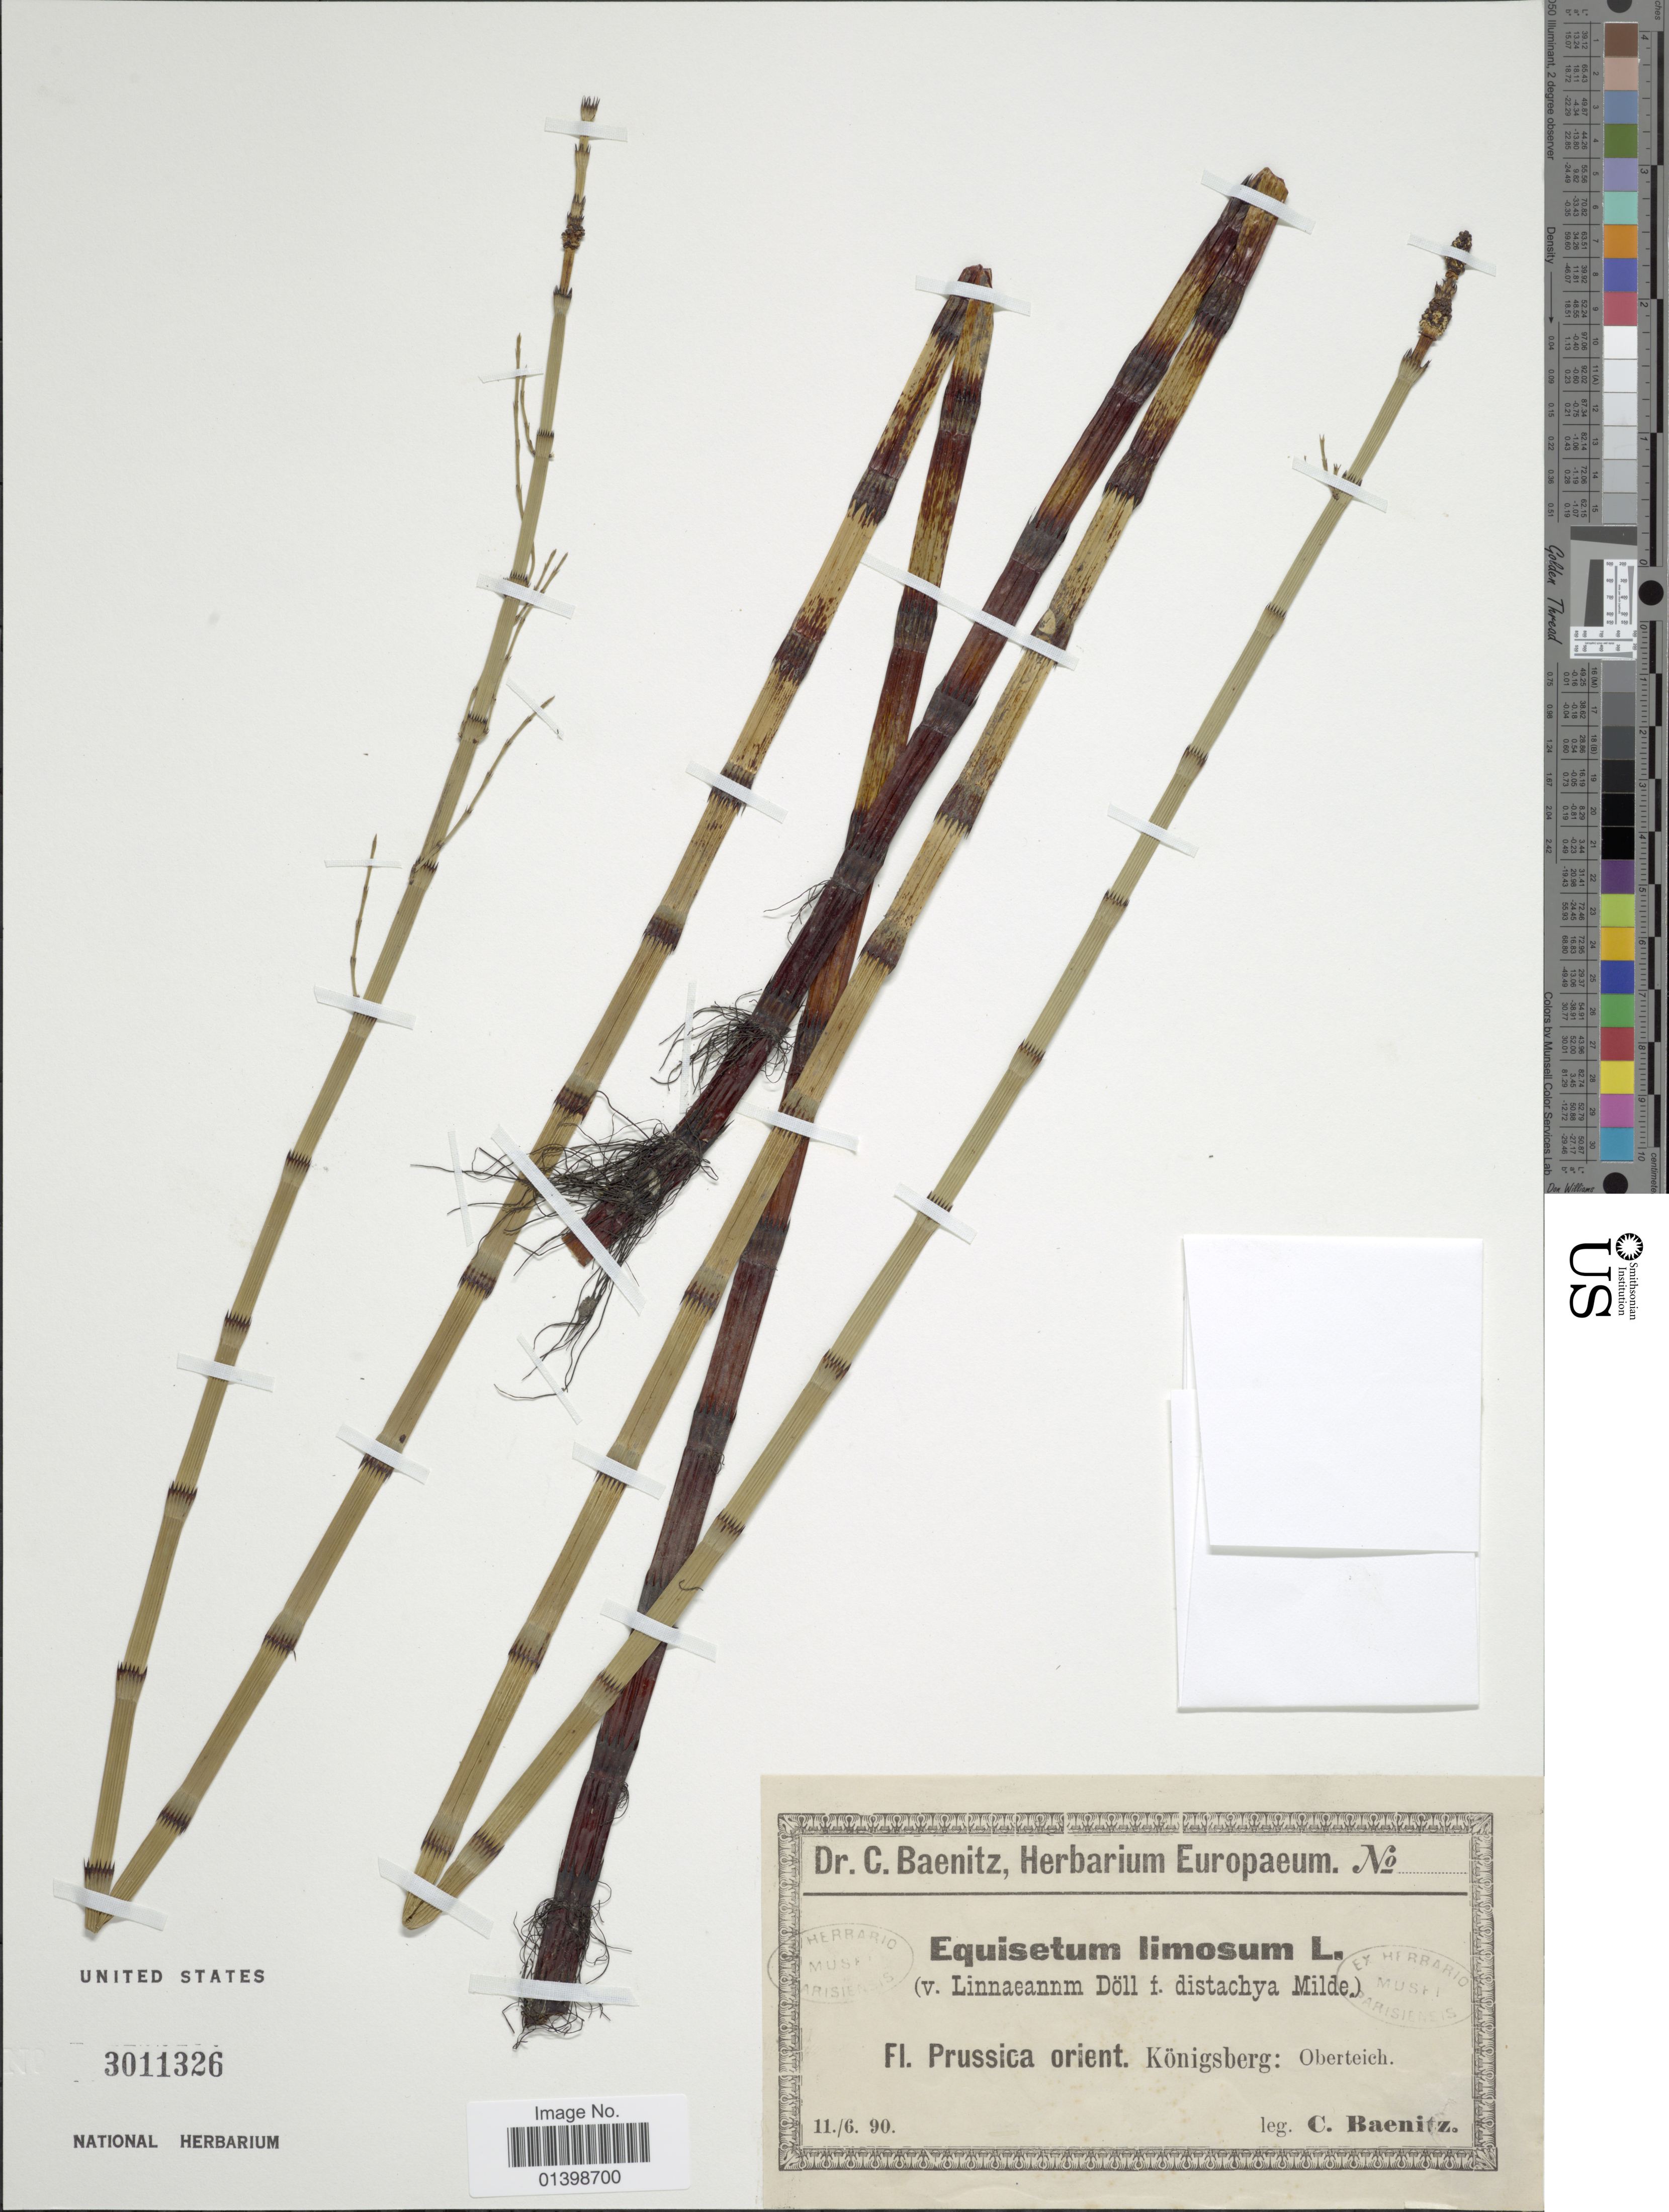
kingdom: Plantae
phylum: Tracheophyta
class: Polypodiopsida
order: Equisetales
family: Equisetaceae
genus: Equisetum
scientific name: Equisetum fluviatile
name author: L.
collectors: C. G. Baenitz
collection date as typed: Transcribed d/m/y: 11/6/90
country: Russian Federation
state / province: Kaliningrad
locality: Prussica orient. Königsberg: Oberteig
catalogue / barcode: US 3011326